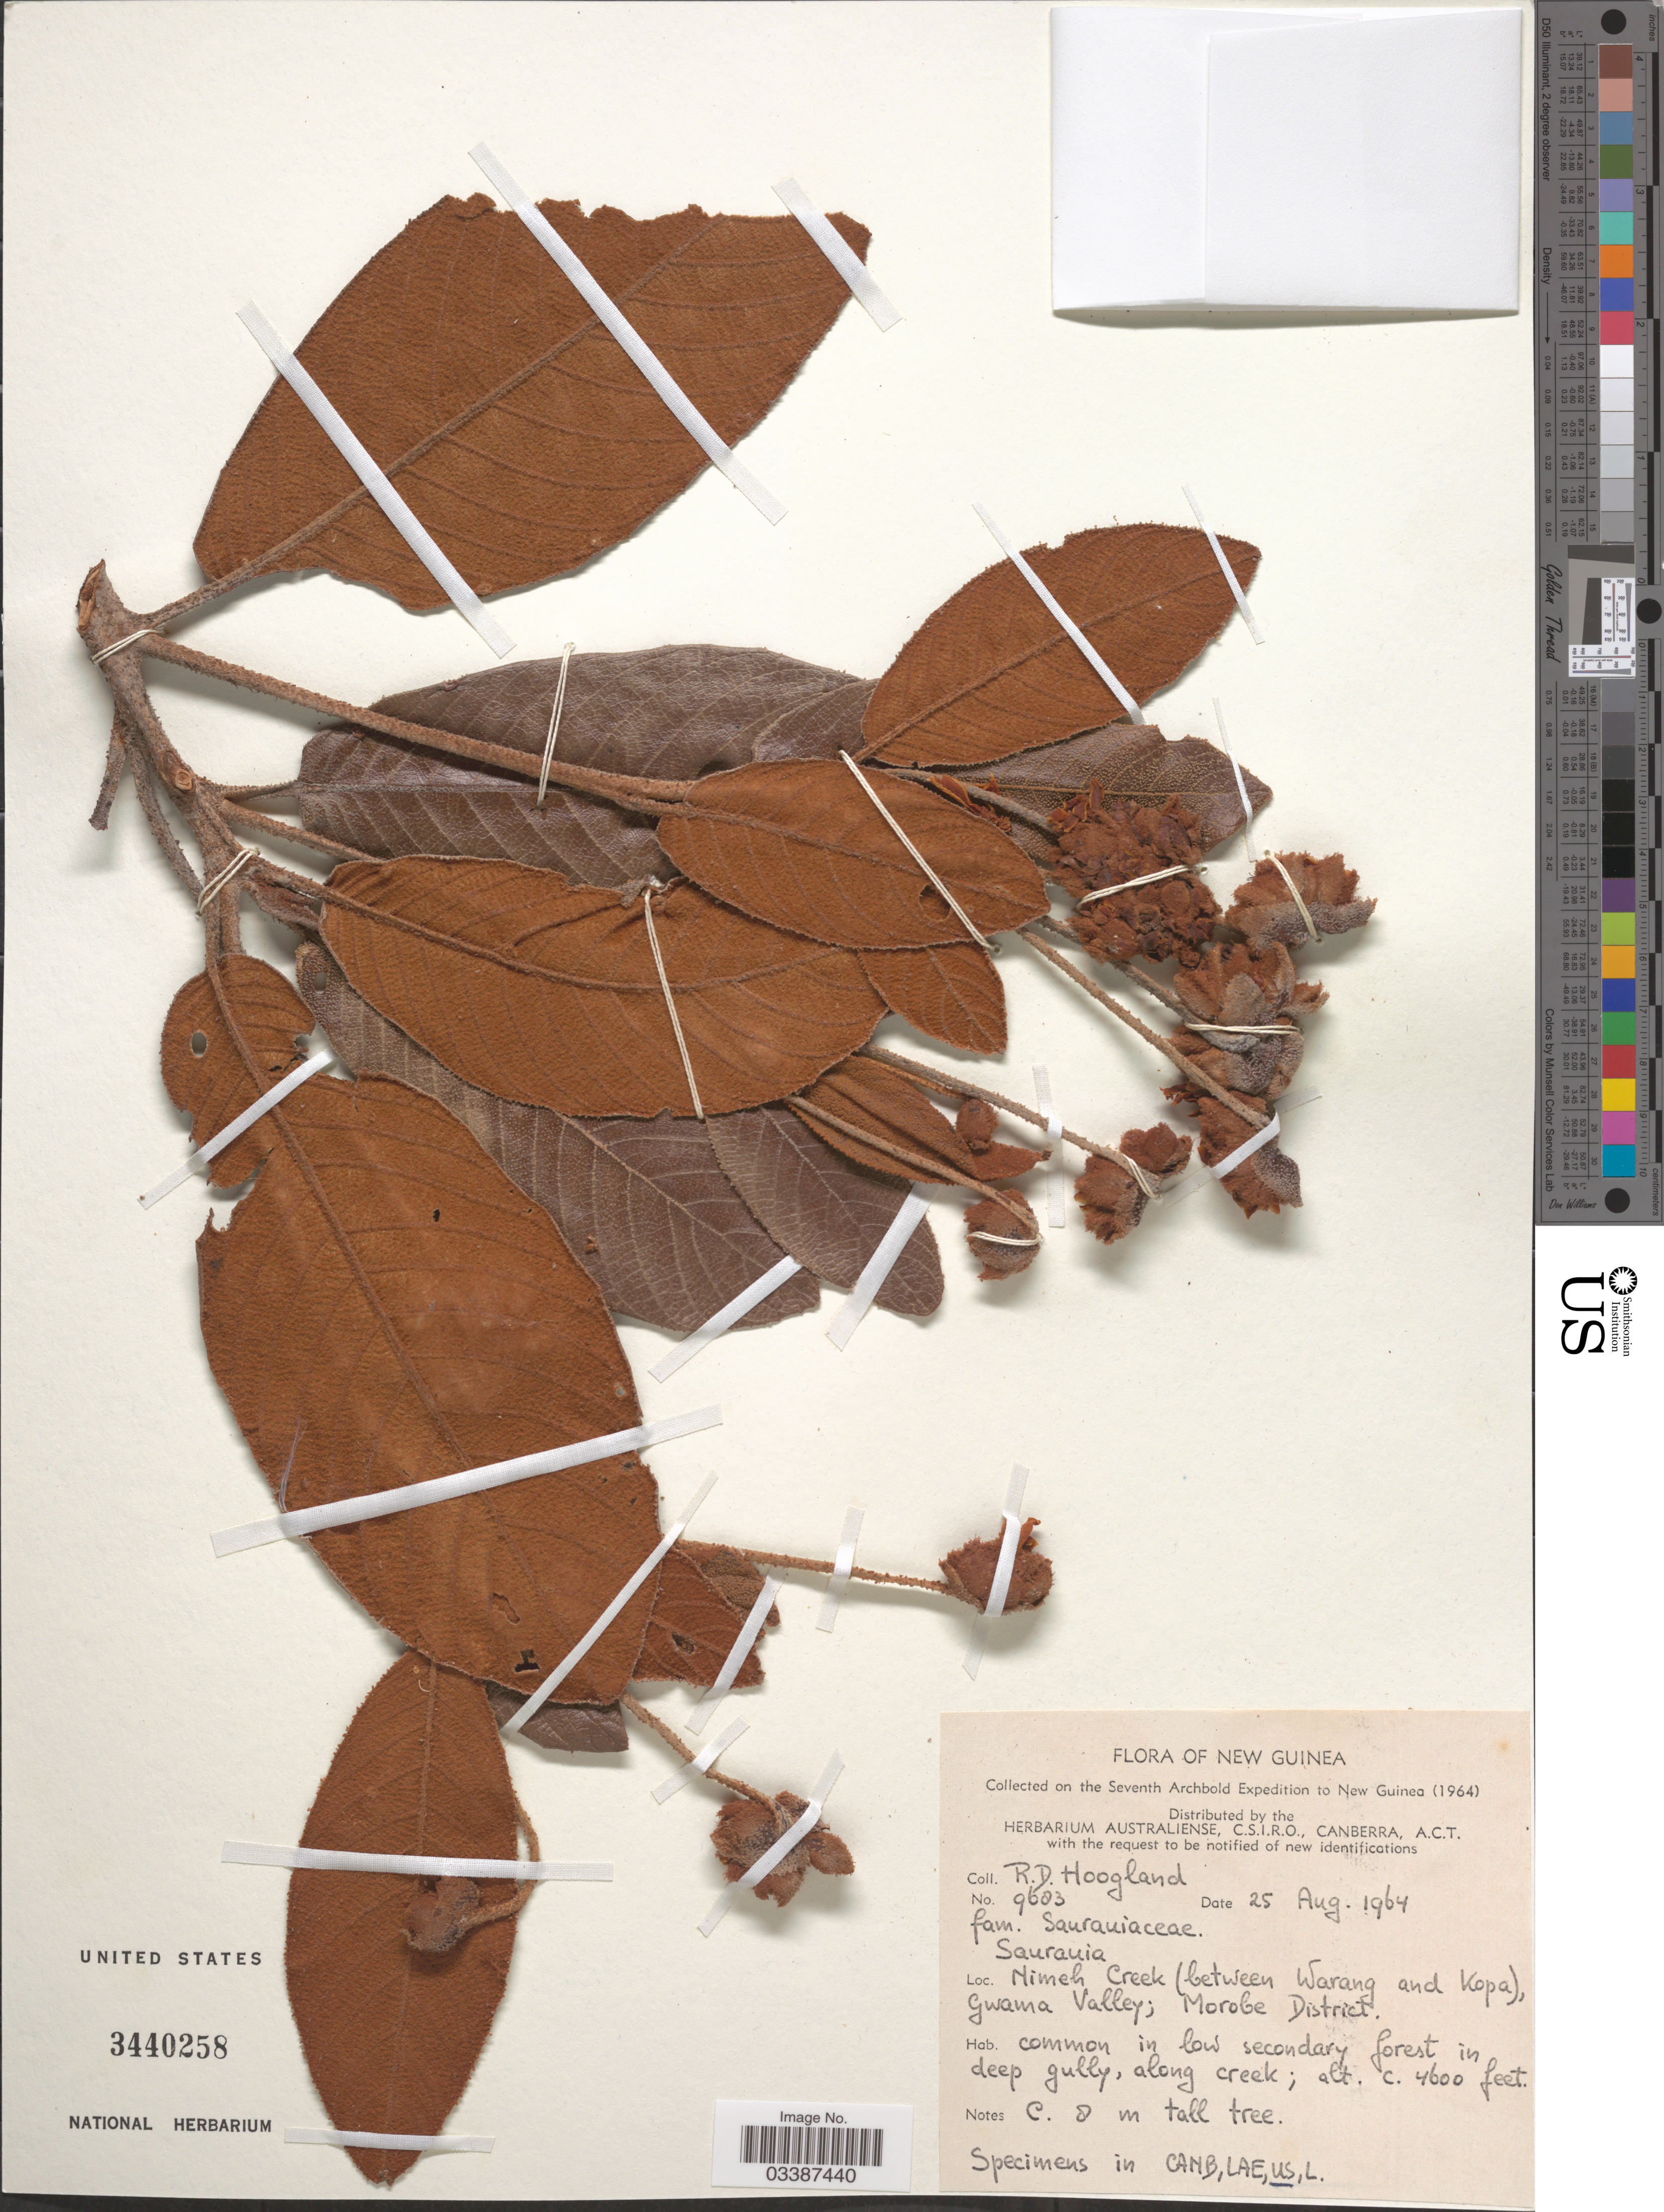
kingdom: Plantae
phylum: Tracheophyta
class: Magnoliopsida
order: Ericales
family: Actinidiaceae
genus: Saurauia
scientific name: Saurauia sp.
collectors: R. D. Hoogland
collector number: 9683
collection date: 1964-08-25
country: Papua New Guinea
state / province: Morobe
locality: New Guinea. Nimeh Creek (between Warang and Kopa), Gwama Valley; Morobe District.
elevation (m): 1402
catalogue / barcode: US 3440258